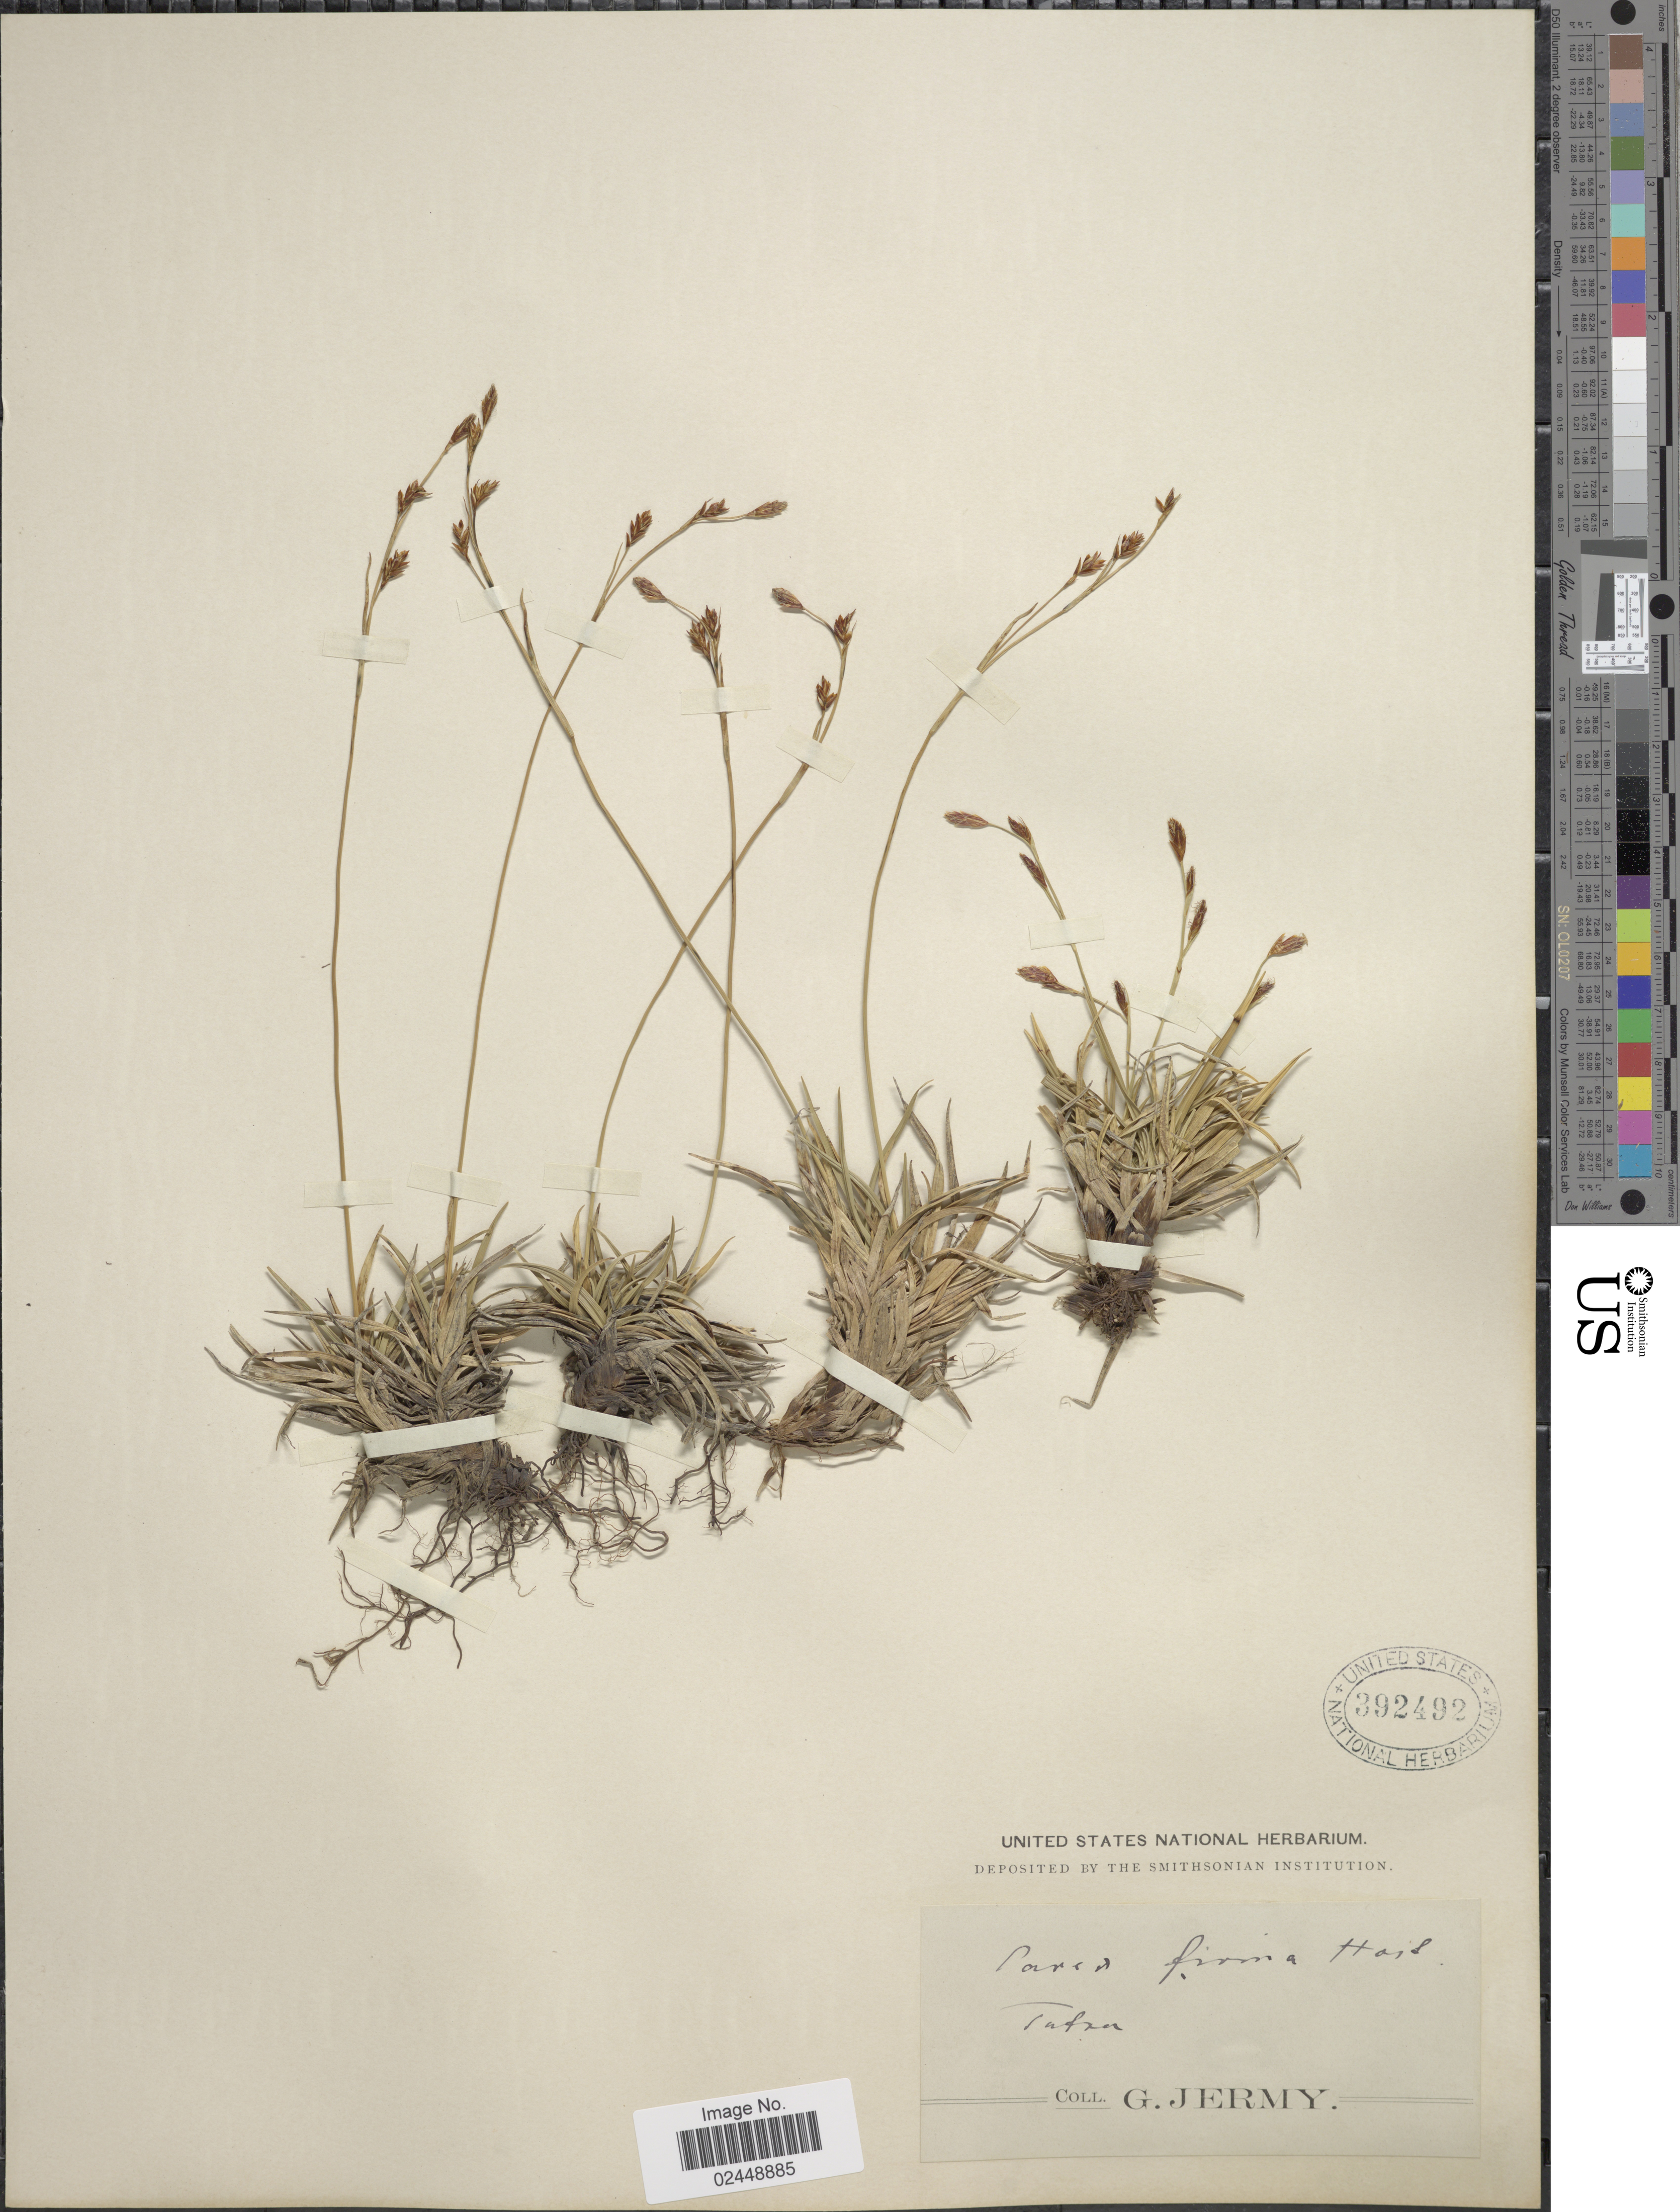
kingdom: Plantae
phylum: Tracheophyta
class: Liliopsida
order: Poales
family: Cyperaceae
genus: Carex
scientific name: Carex firma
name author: Host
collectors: G. Jermy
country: Hungary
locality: Tatra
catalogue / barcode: US 392492